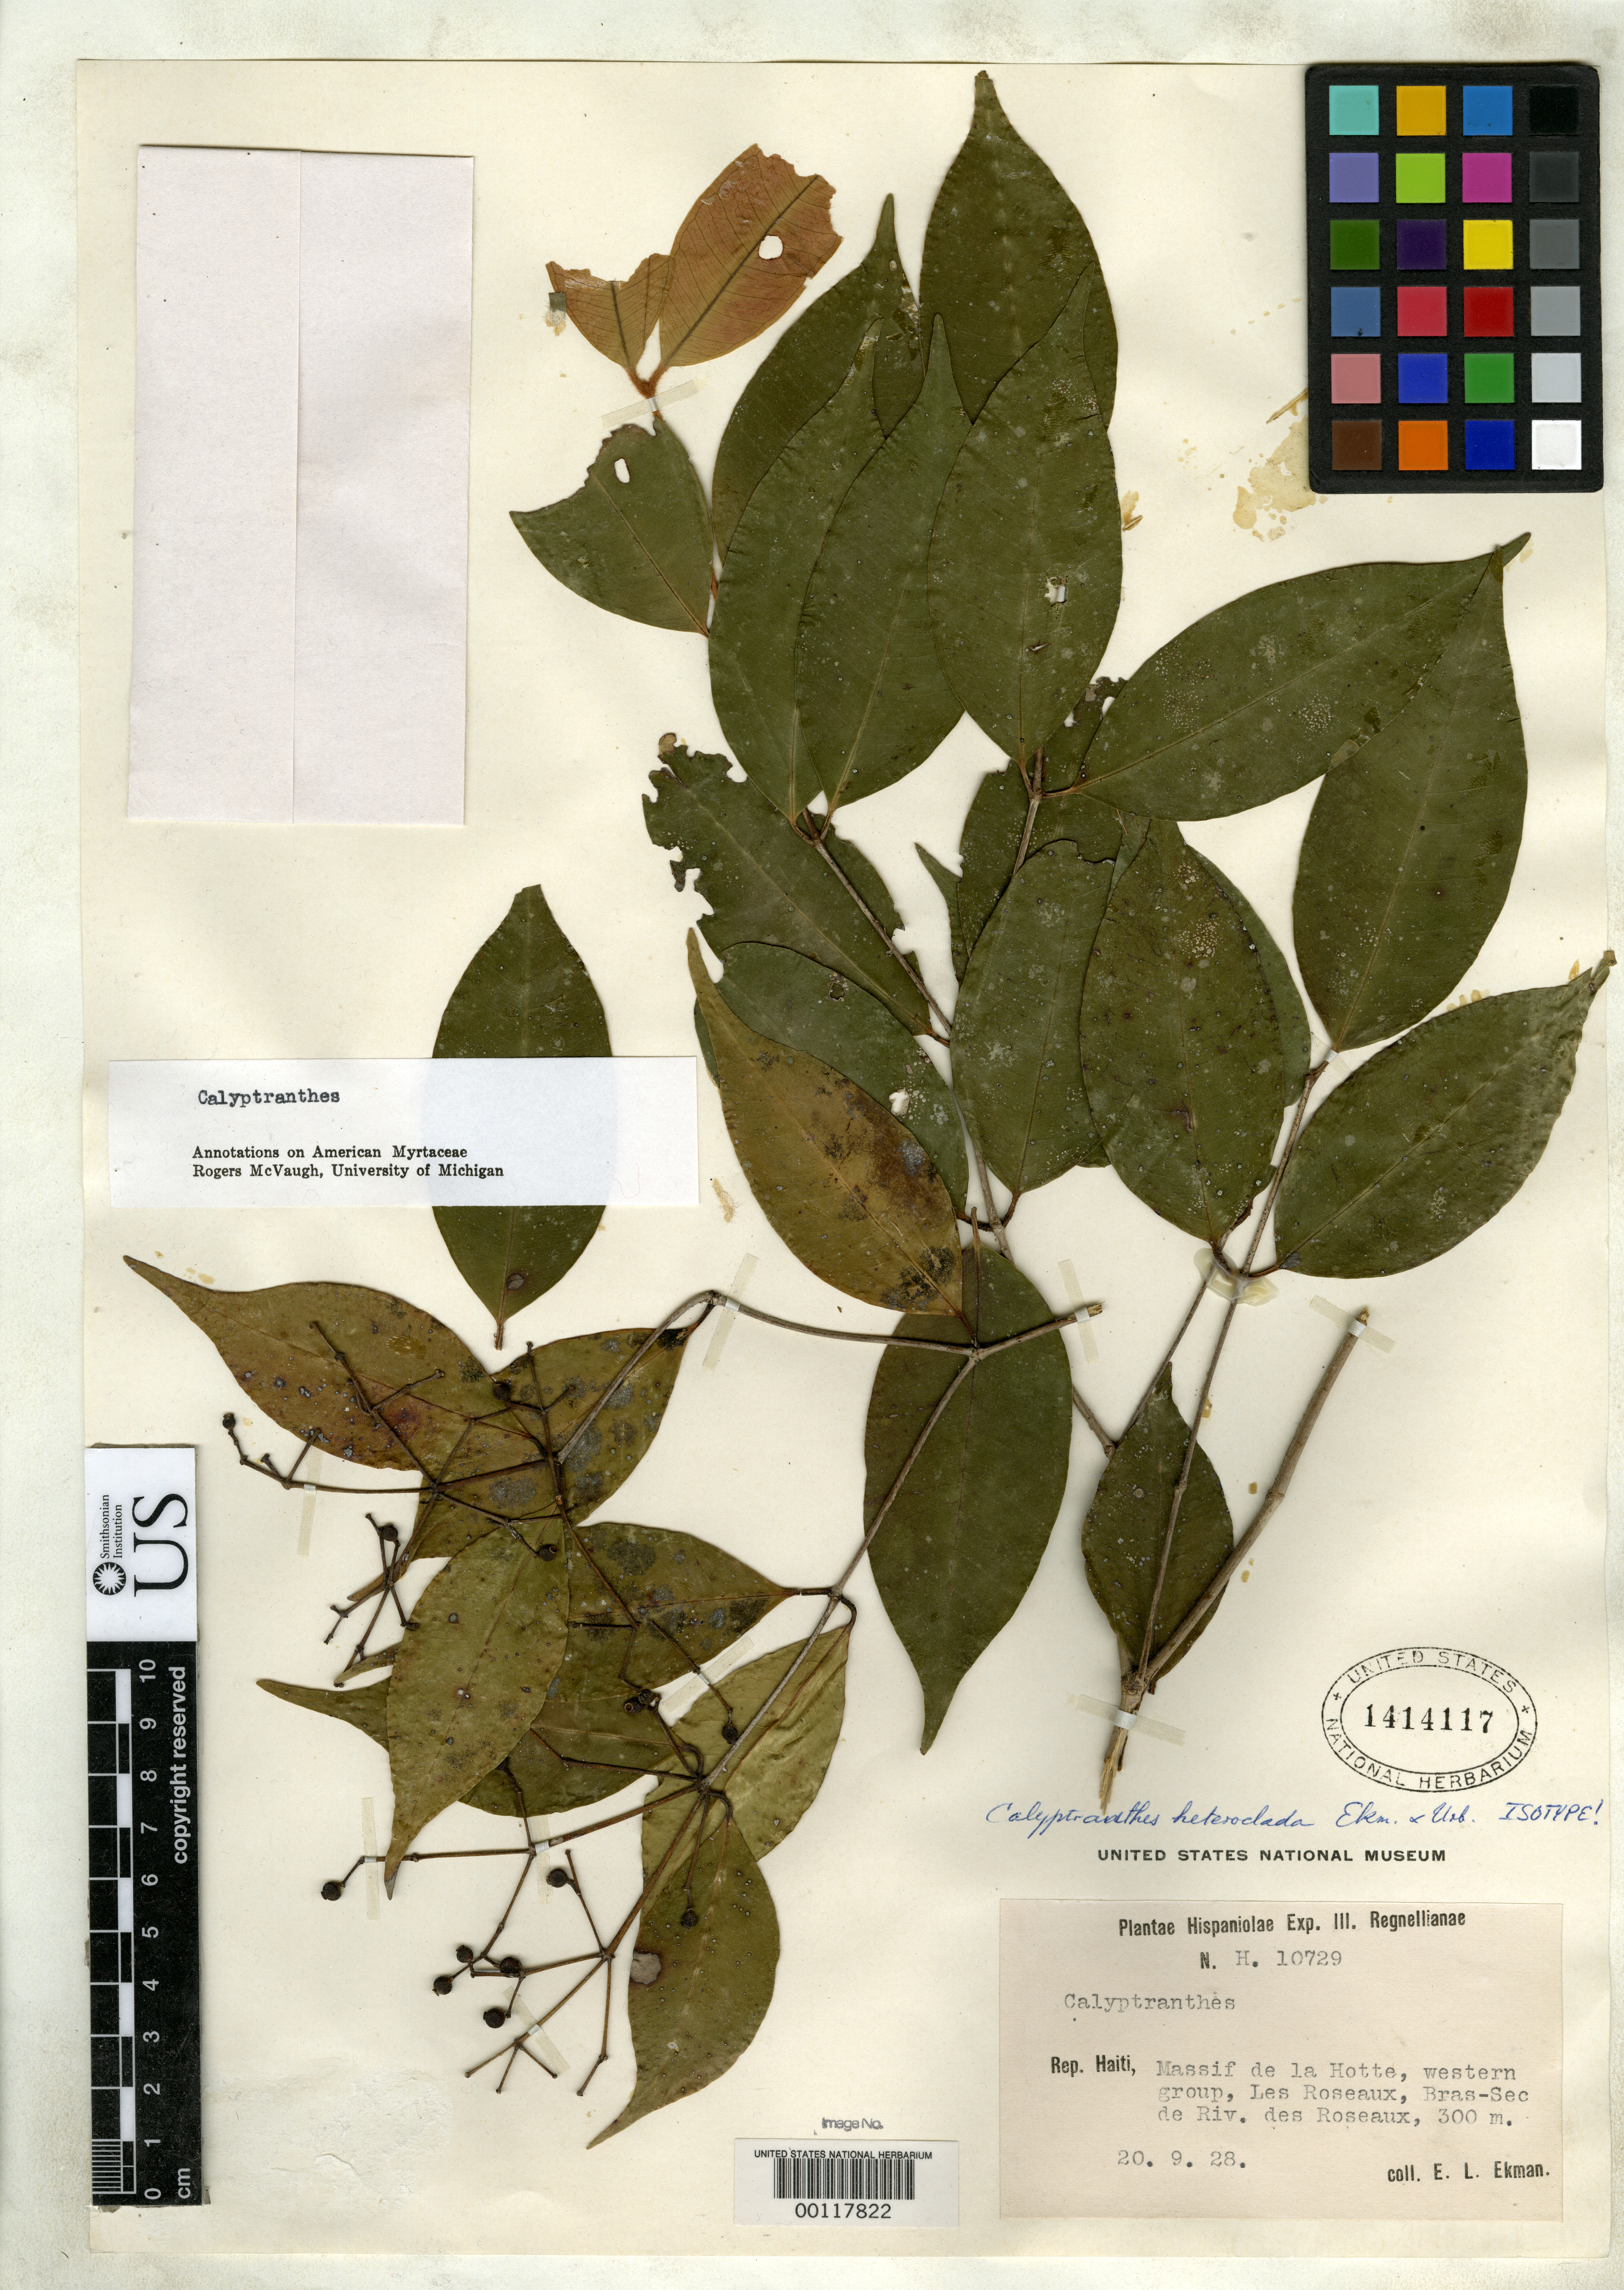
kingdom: Plantae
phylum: Tracheophyta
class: Magnoliopsida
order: Myrtales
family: Myrtaceae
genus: Calyptranthes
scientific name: Calyptranthes heteroclada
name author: Ekman & Urb.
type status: Isotype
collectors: E. L. Ekman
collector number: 10729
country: Haiti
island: Hispaniola Island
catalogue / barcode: US 1414117